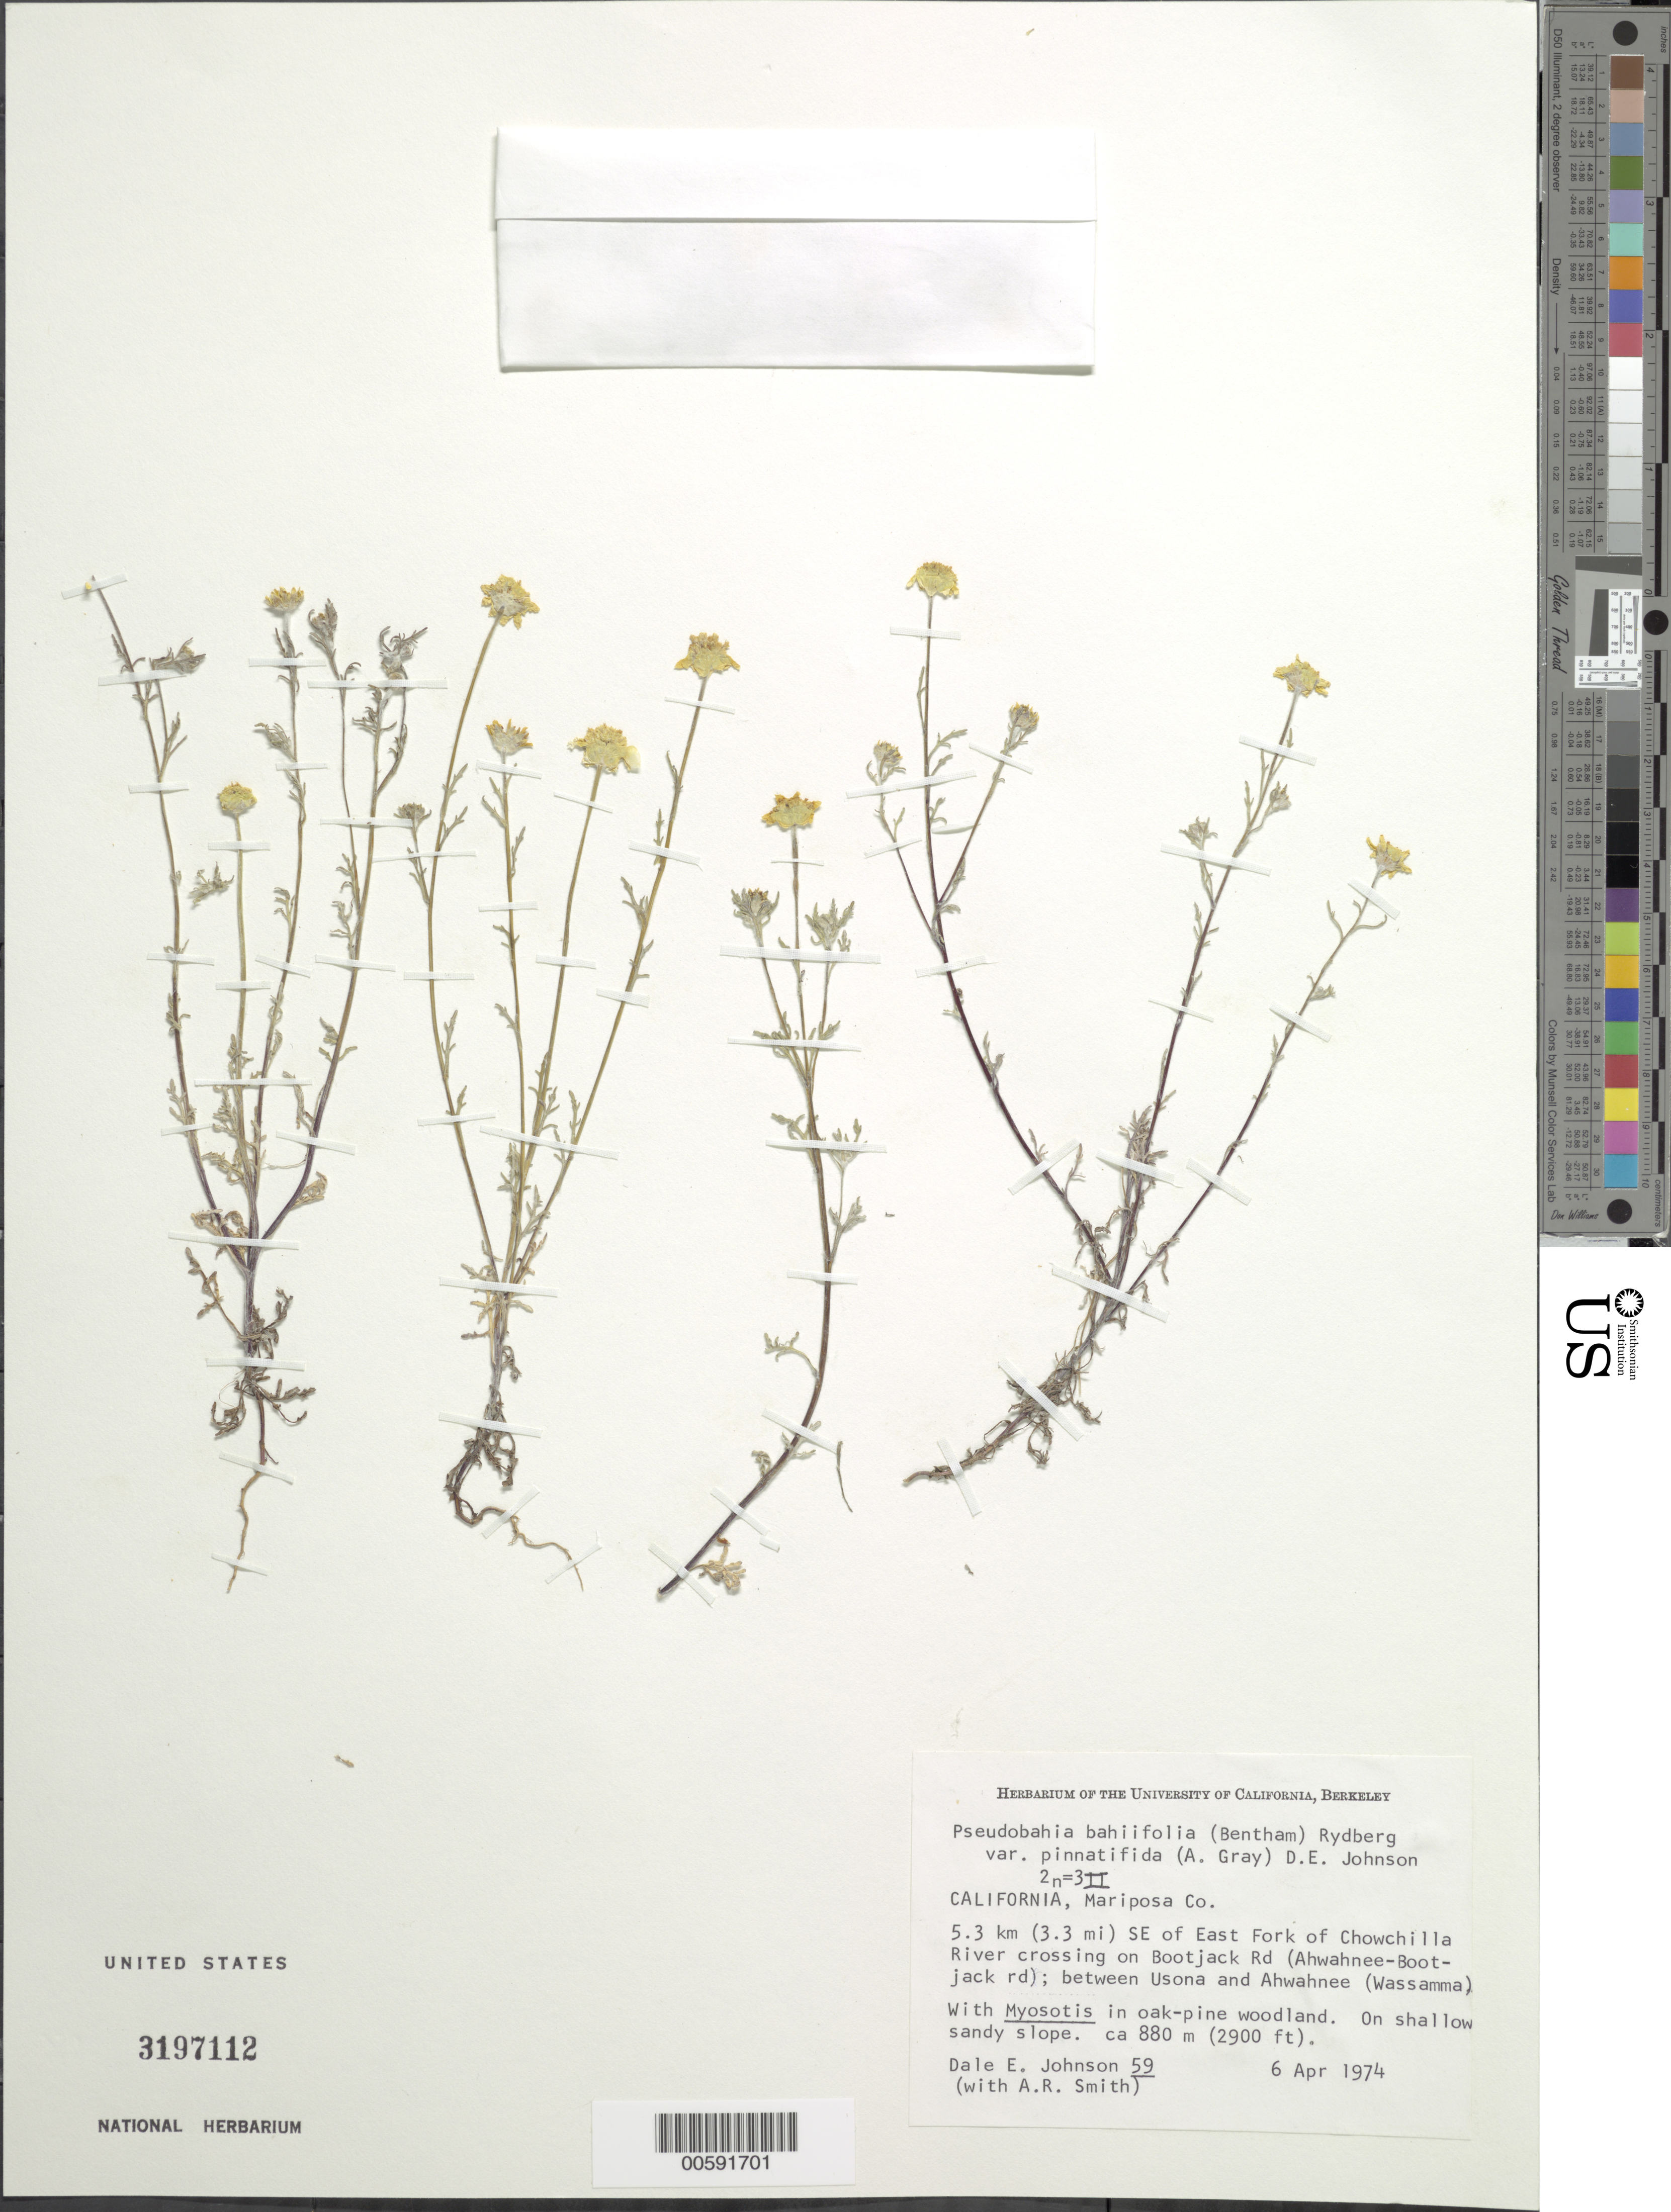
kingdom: Plantae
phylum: Tracheophyta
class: Magnoliopsida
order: Asterales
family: Asteraceae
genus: Pseudobahia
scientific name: Pseudobahia bahiifolia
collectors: D. E. Johnson & A. R. Smith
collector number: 59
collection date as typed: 06 Apr 1974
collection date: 1974-04-06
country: United States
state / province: California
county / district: Mariposa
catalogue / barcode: US 3197112